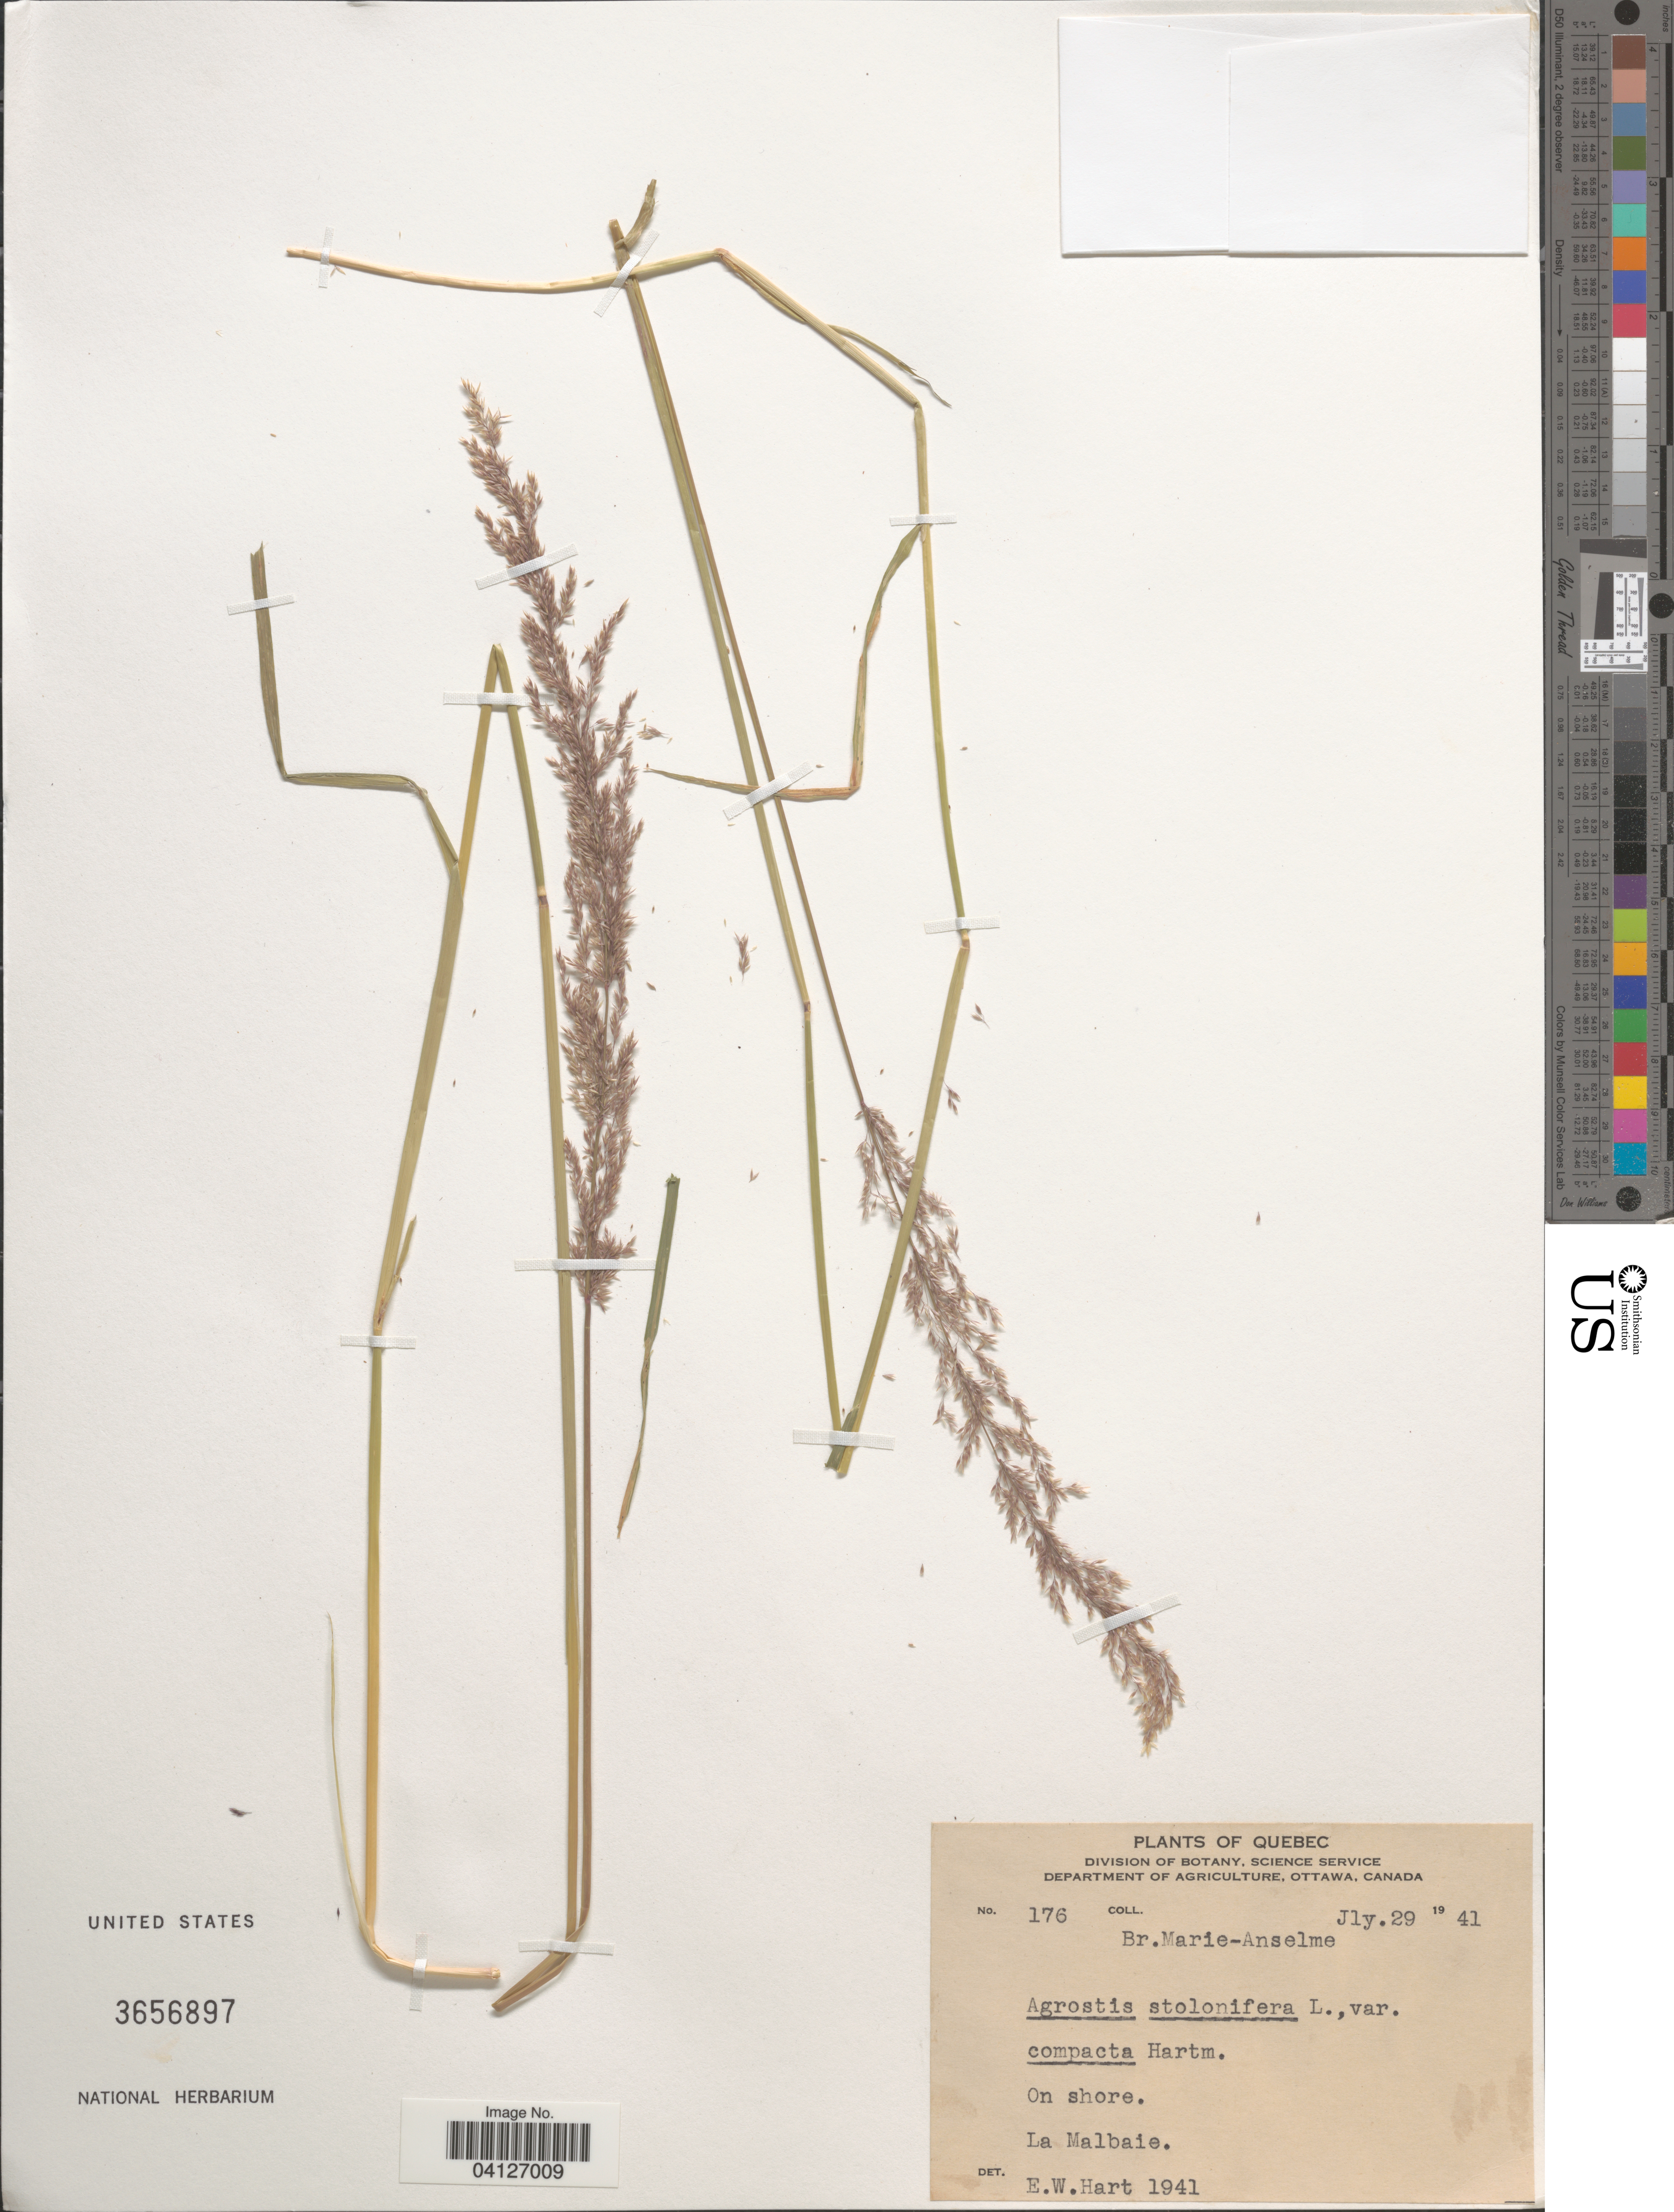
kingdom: Plantae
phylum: Tracheophyta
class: Liliopsida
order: Poales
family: Poaceae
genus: Agrostis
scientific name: Agrostis stolonifera var. compacta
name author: Hartm.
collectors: Marie-anselme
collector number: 176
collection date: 1941-07-29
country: Canada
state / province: Quebec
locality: La Malbaie.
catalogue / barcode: US 3656897